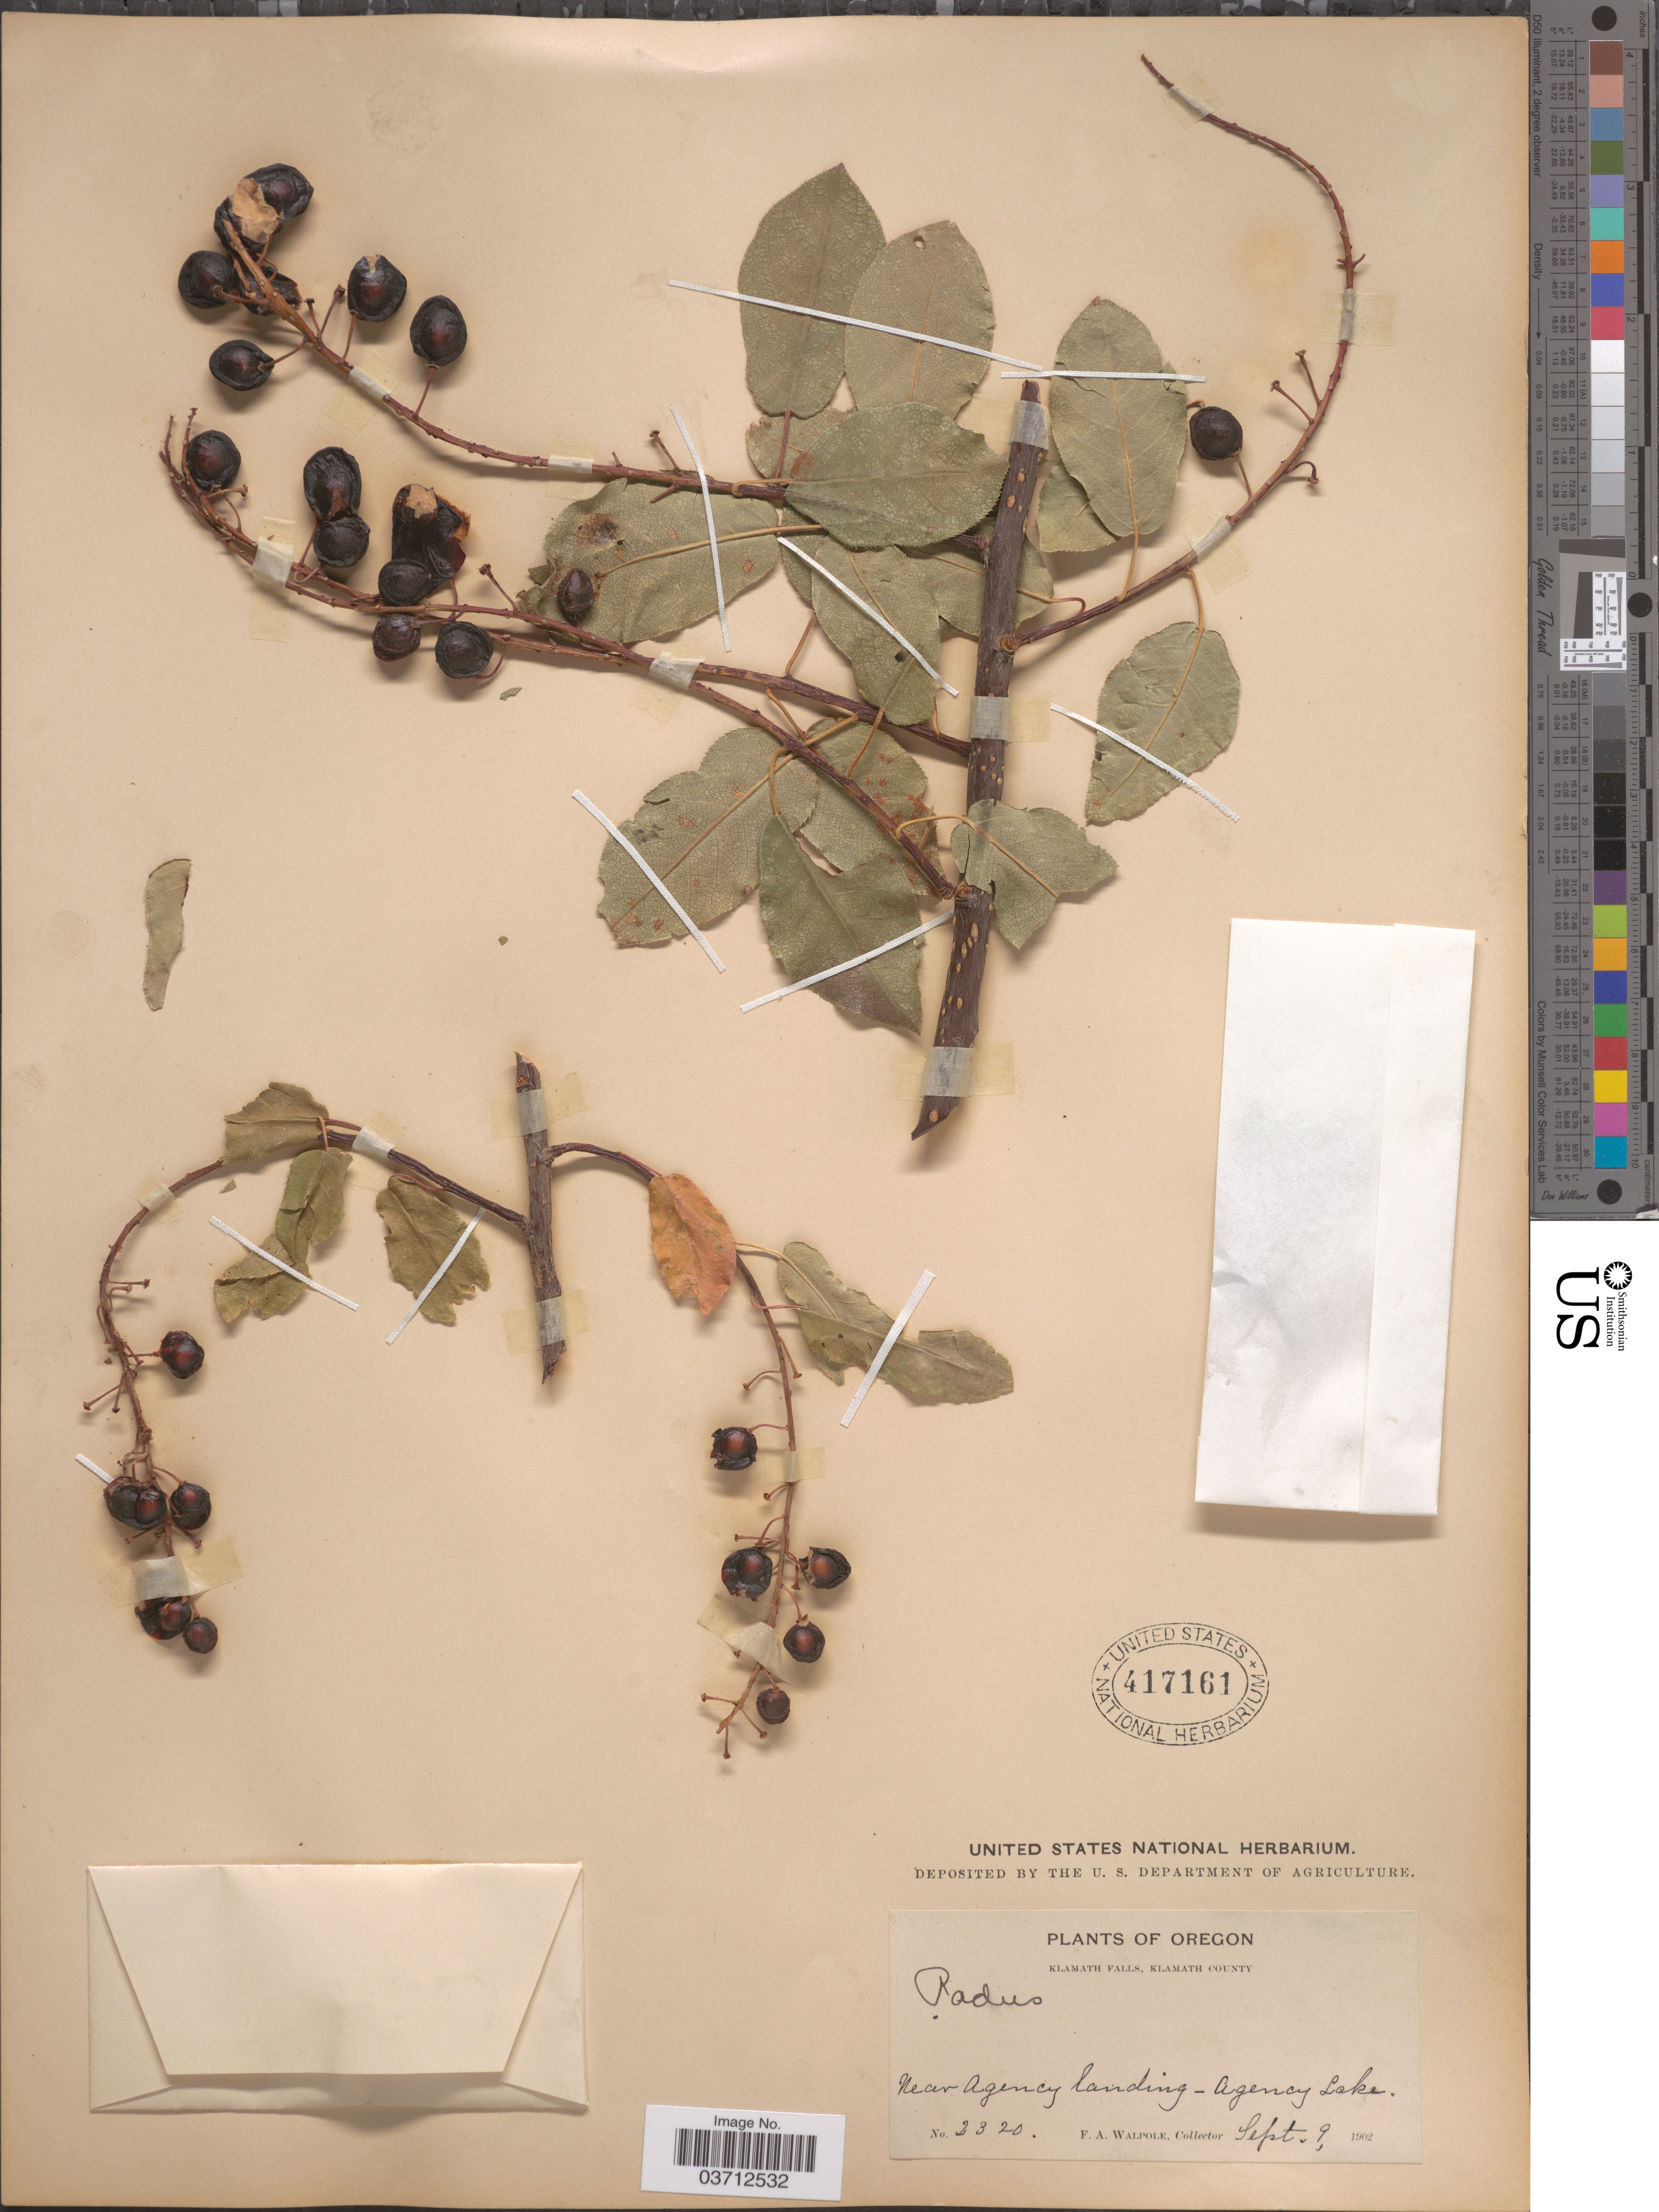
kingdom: Plantae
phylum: Tracheophyta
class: Magnoliopsida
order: Rosales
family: Rosaceae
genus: Prunus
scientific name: Prunus demissa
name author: (Nutt.) Walp.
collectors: F. Walpole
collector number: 2320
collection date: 1902-09-09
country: United States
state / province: Oregon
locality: Klamath Falls, Klamath County. Near Agency landing - Agency Lake.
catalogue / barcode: US 417161